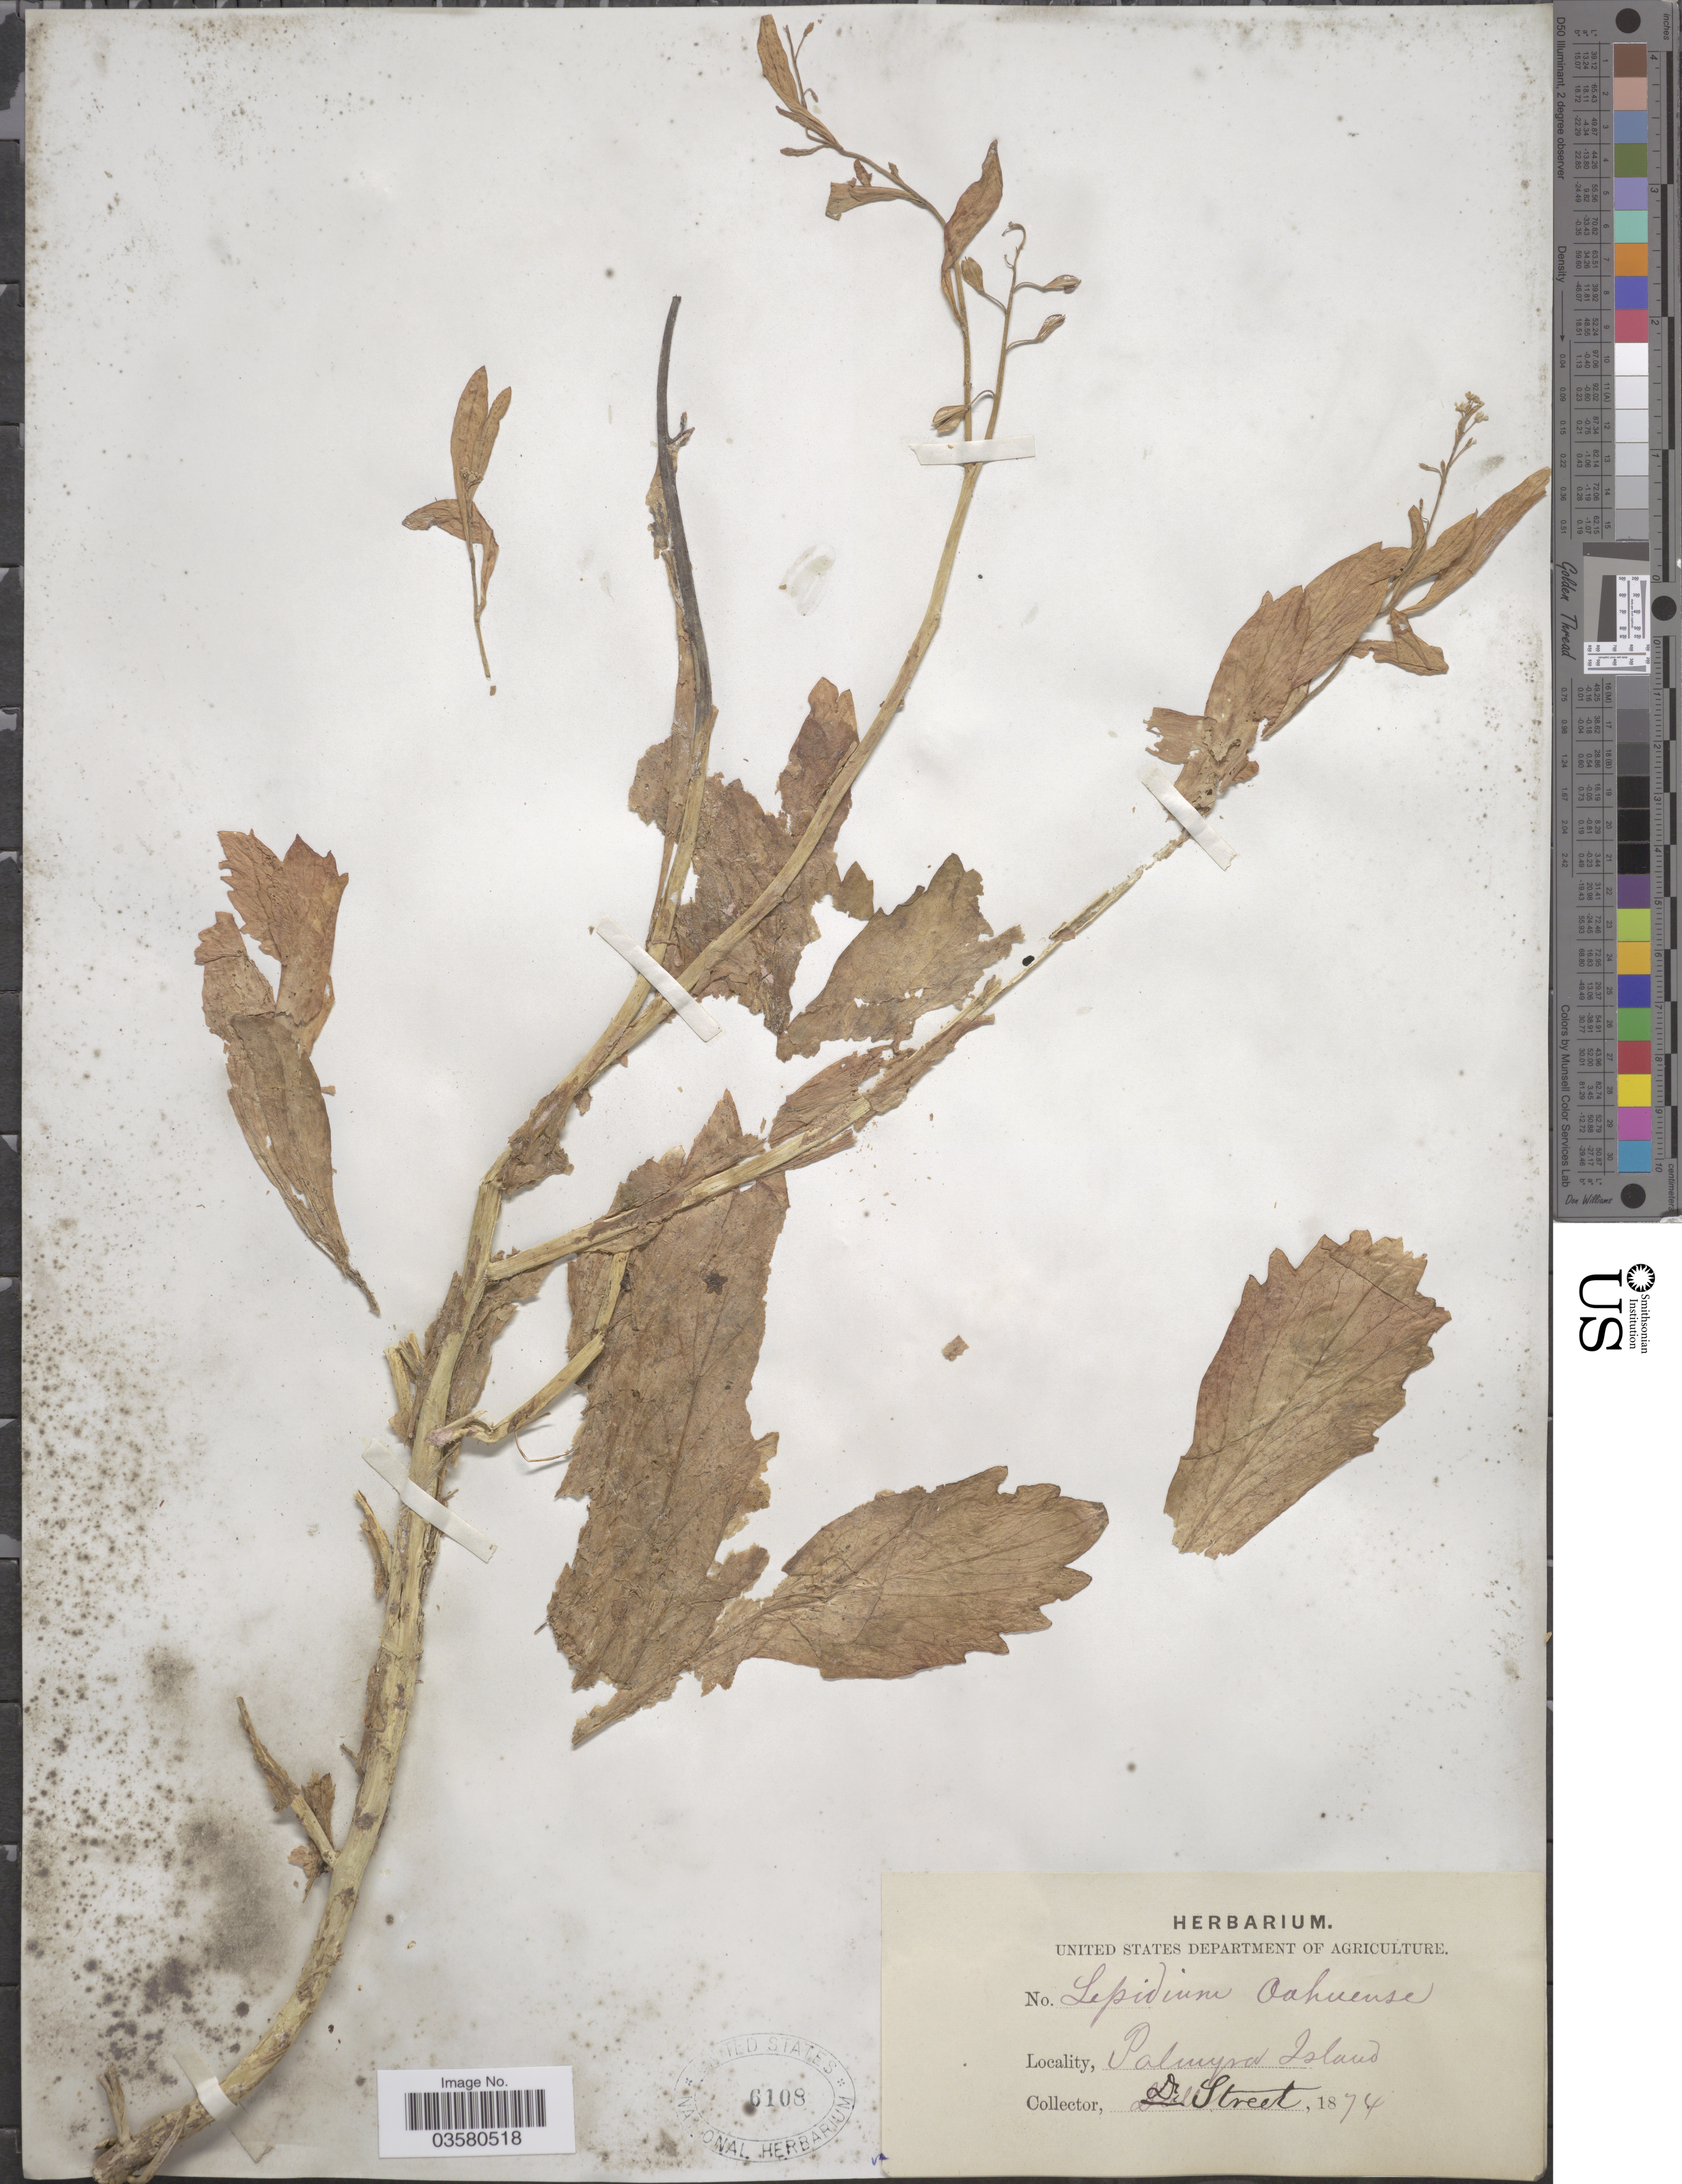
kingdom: Plantae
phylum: Tracheophyta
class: Magnoliopsida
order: Brassicales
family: Brassicaceae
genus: Lepidium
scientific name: Lepidium bidentatum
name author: Montin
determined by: Al-Shehbaz, I. A., (MO), Missouri Botanical Garden (UNITED STATES)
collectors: Steineger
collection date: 1874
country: U.S. Administered Pacific Islands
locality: Palmyra Island.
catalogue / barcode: US 6108